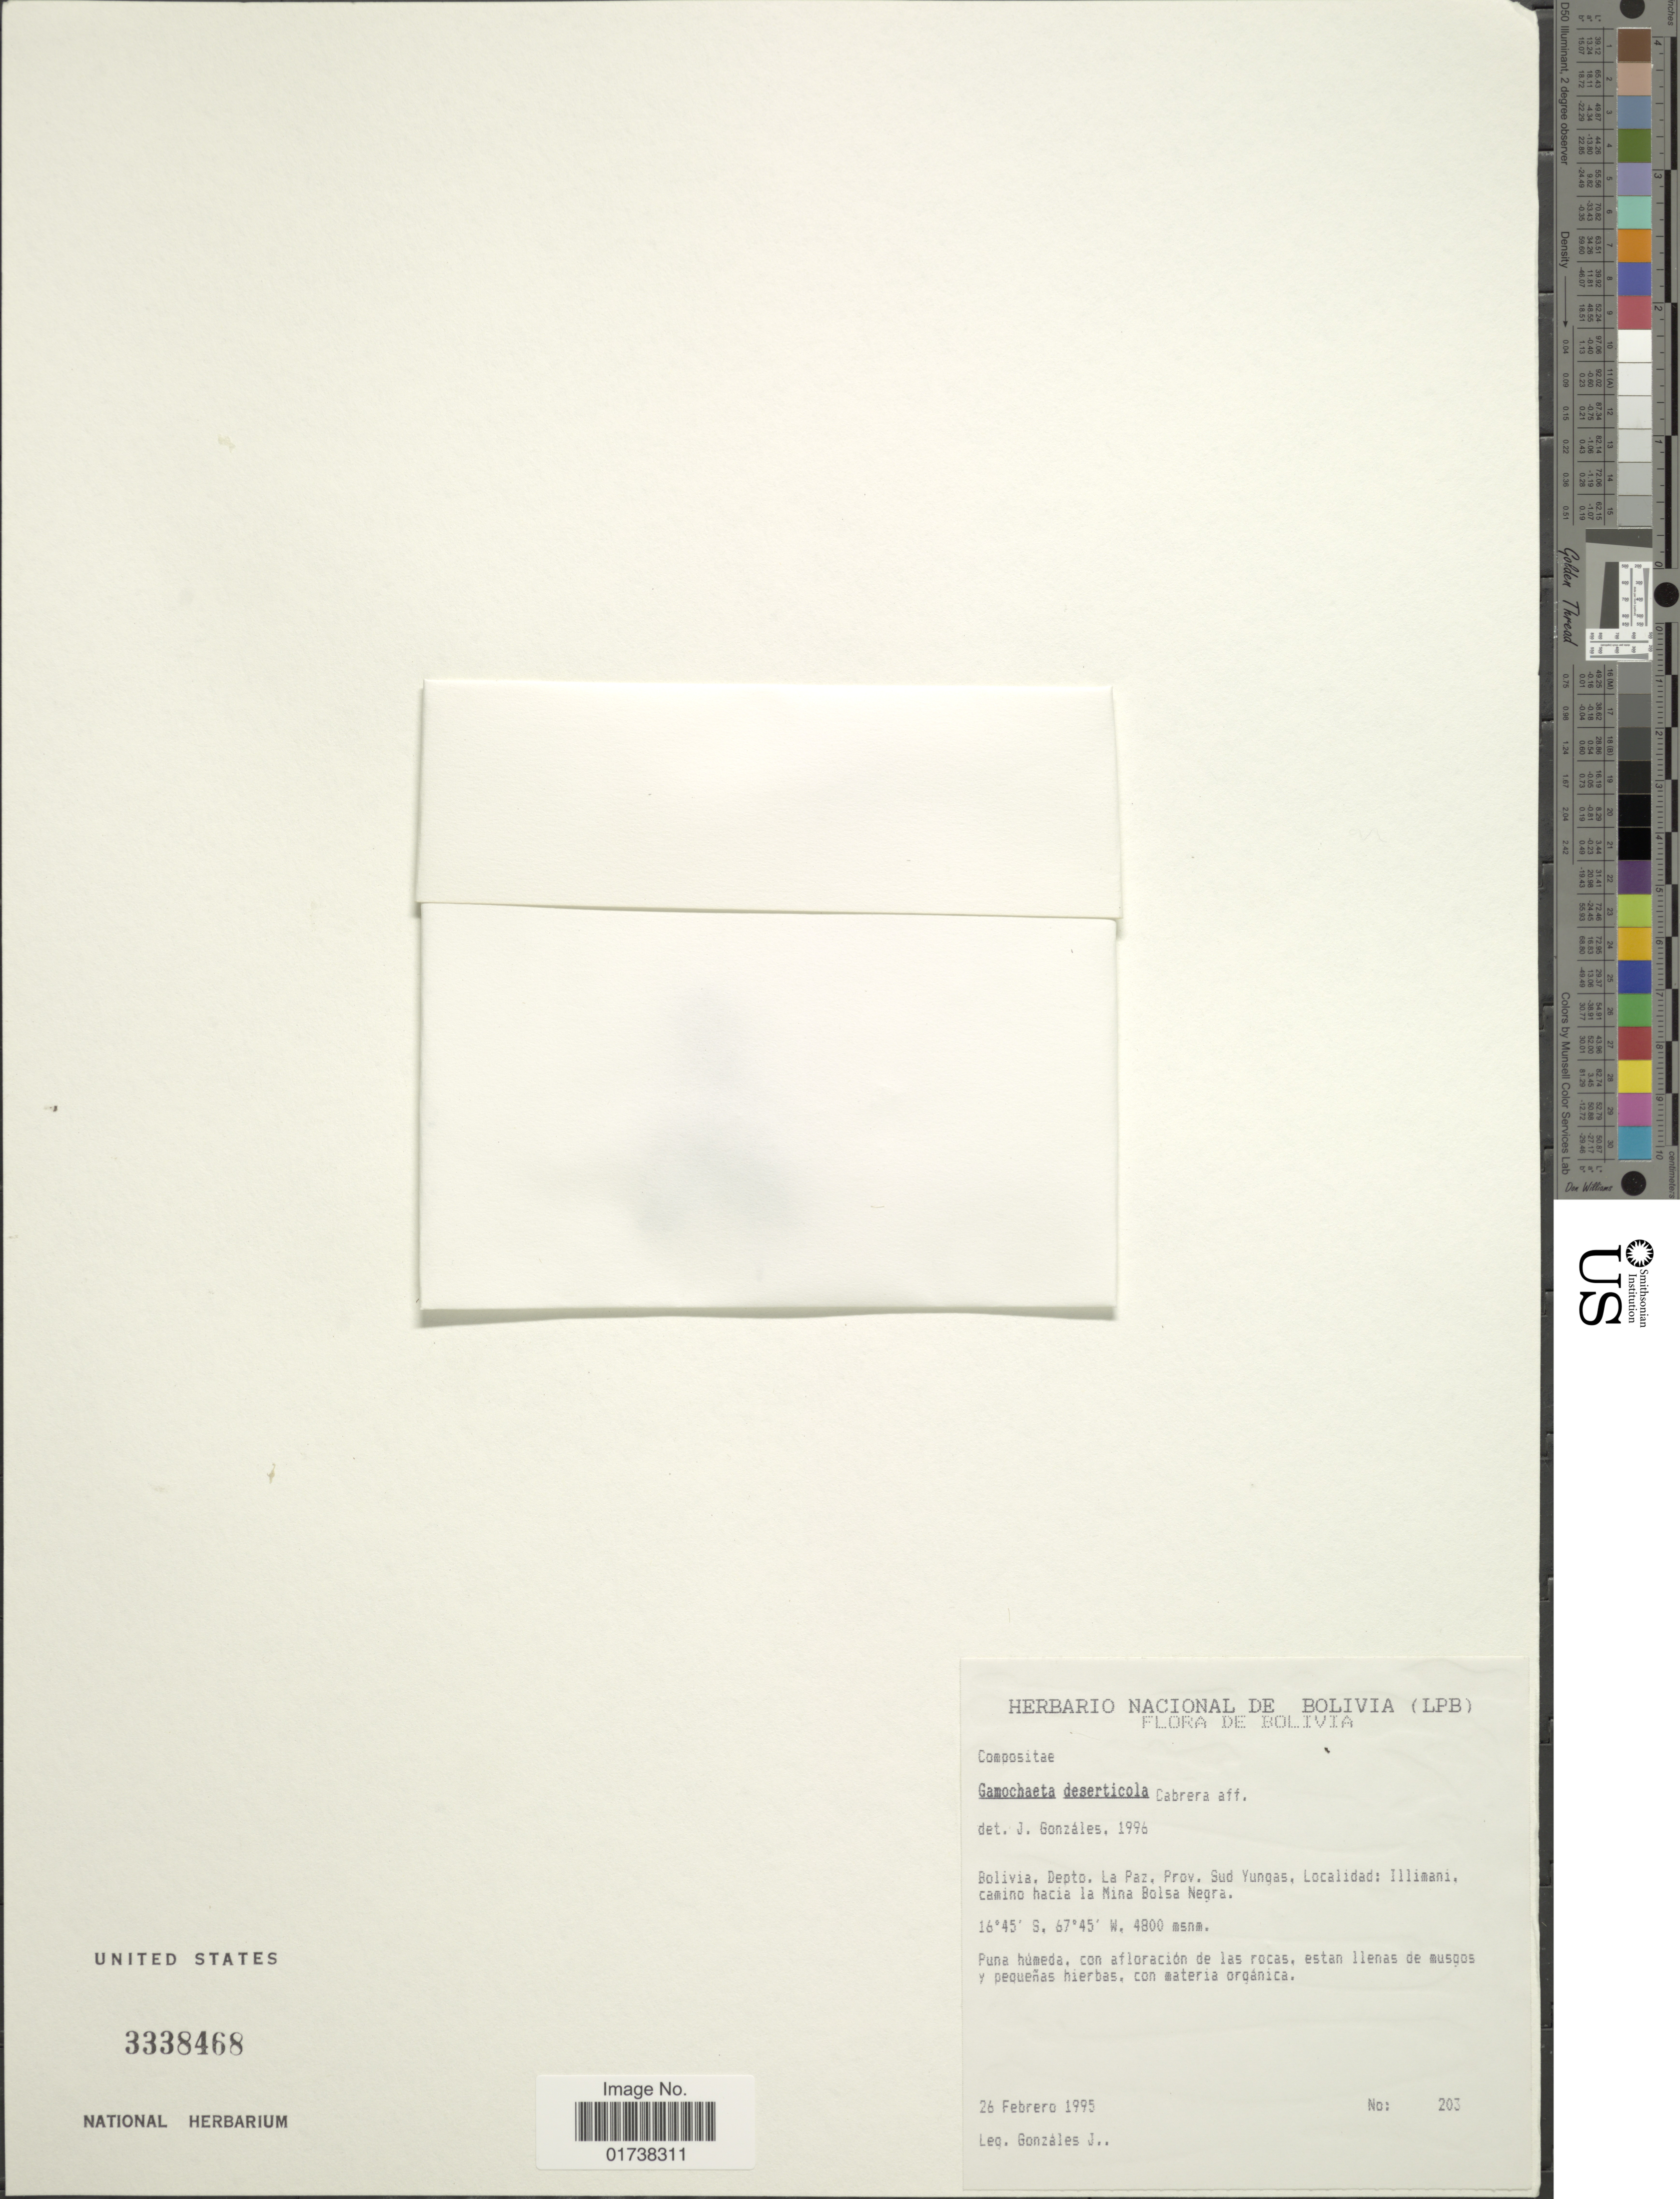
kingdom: Plantae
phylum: Tracheophyta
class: Magnoliopsida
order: Asterales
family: Asteraceae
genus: Gamochaeta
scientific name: Gamochaeta deserticola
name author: Cabrera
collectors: J. Gonzales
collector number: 203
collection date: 1995-02-26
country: Bolivia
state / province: La Paz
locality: Depto. La Paz, Prov. Sud Yungas, Illimani camino hacia la Mina Bolsa Negra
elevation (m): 4800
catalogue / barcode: US 3338468